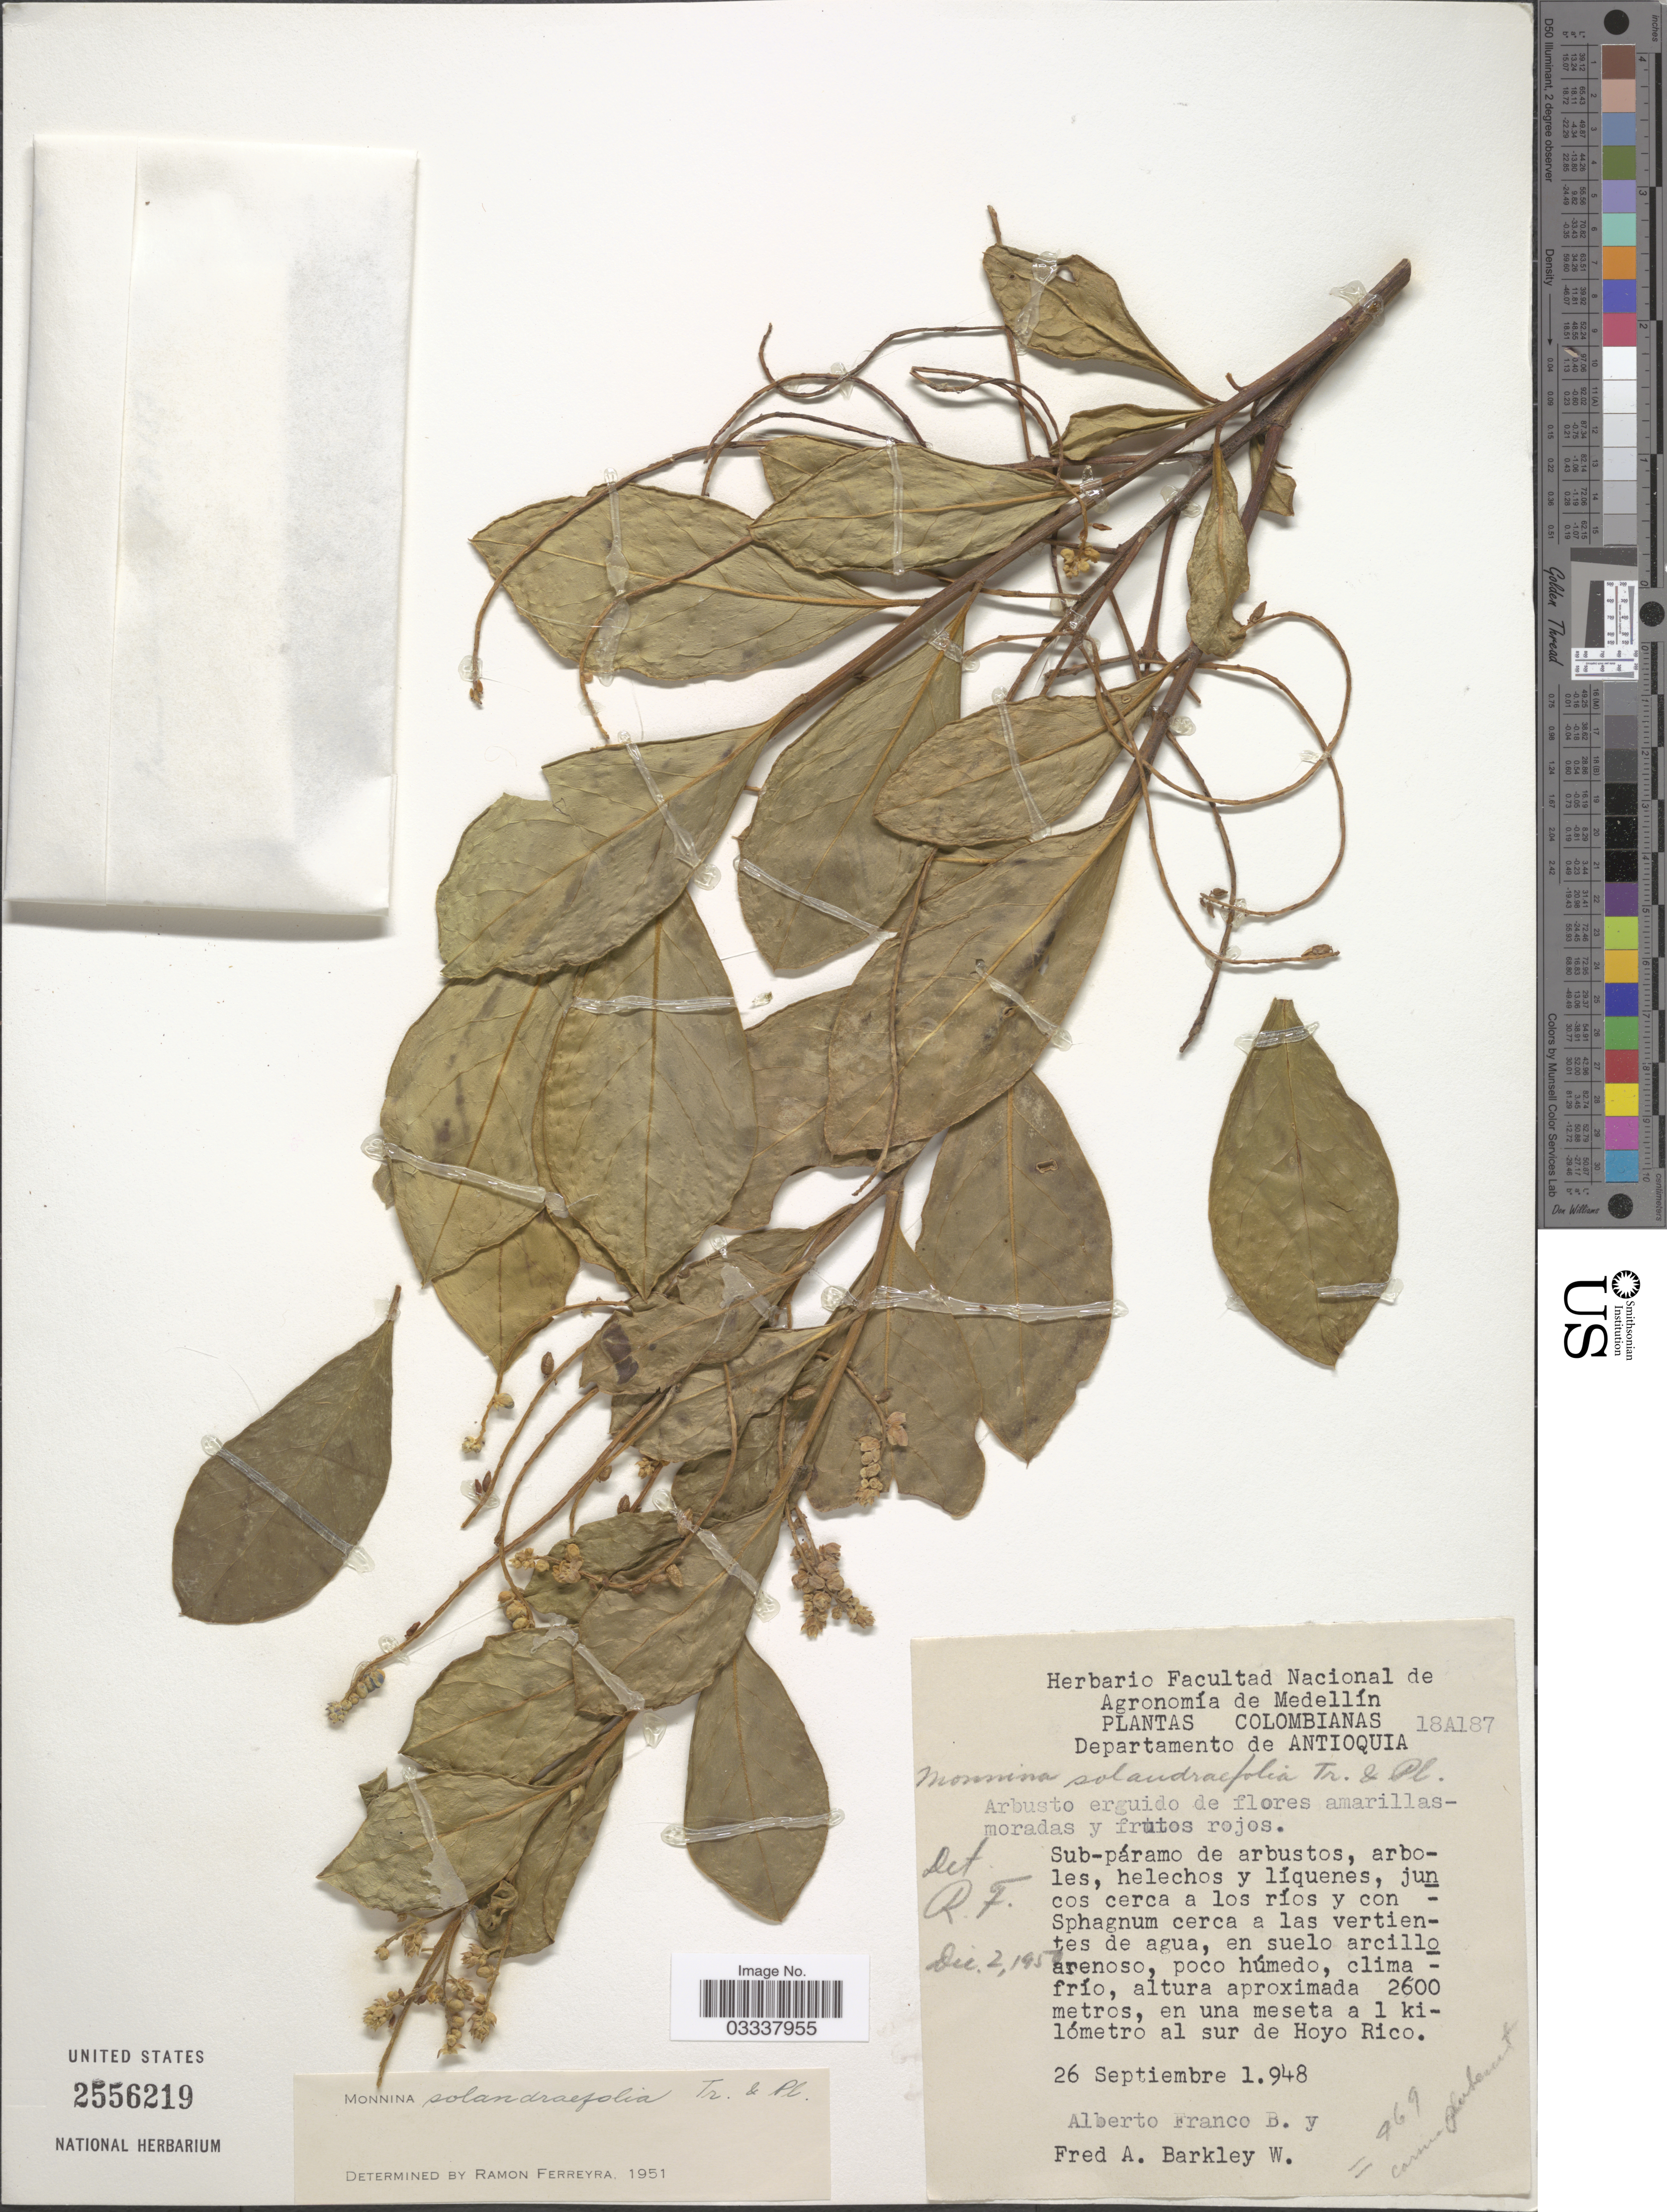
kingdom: Plantae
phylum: Tracheophyta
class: Magnoliopsida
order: Fabales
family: Polygalaceae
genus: Monnina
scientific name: Monnina solandraefolia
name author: Triana & Planch.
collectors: A. Franco B. & F. A. Barkley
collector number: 18A187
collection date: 1948-09-26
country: Colombia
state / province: Antioquia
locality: Departamento Antioquia, en una meseta a 1 kilómetro al sur de Hoyo Rico.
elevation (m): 2600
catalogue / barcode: US 2556219